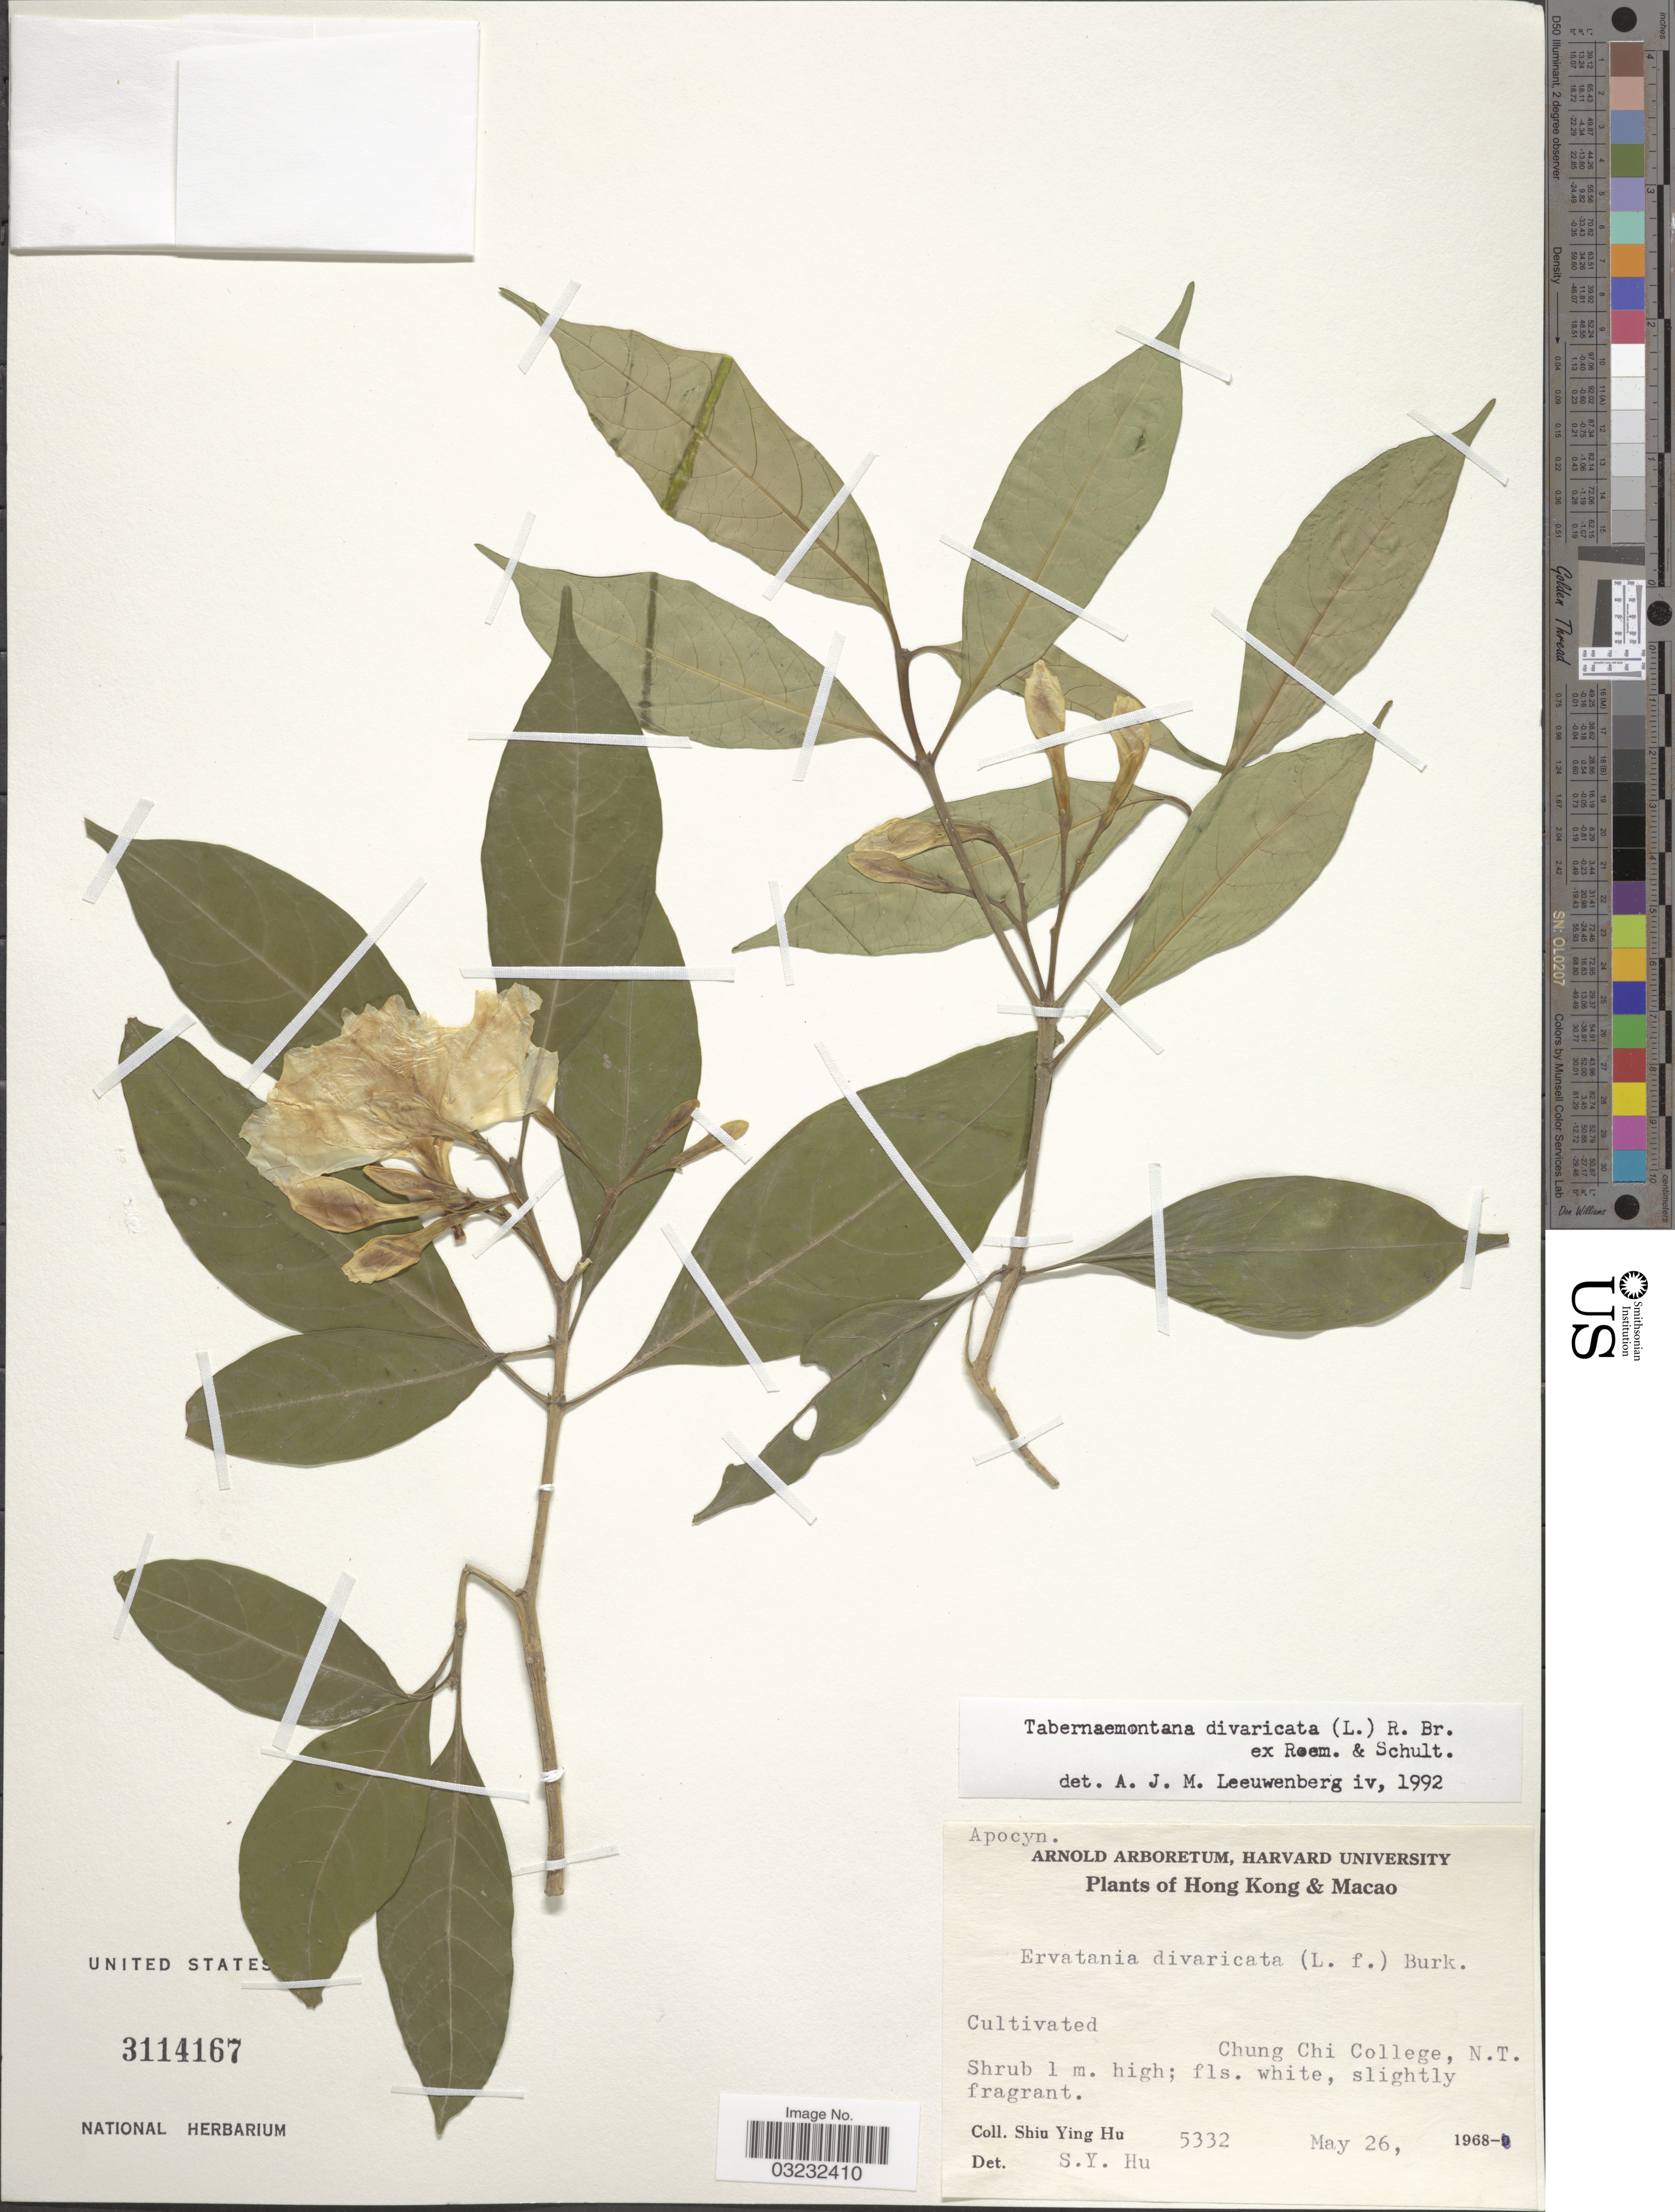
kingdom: Plantae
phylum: Tracheophyta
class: Magnoliopsida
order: Gentianales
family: Apocynaceae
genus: Tabernaemontana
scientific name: Tabernaemontana divaricata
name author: (L.) R. Br. ex Roem. & Schult.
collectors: S. Y. Hu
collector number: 5332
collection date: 1968-05-26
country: China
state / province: Hong Kong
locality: Hong Kong & Macao, Chung Chi College, N.T.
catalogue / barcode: US 3114167